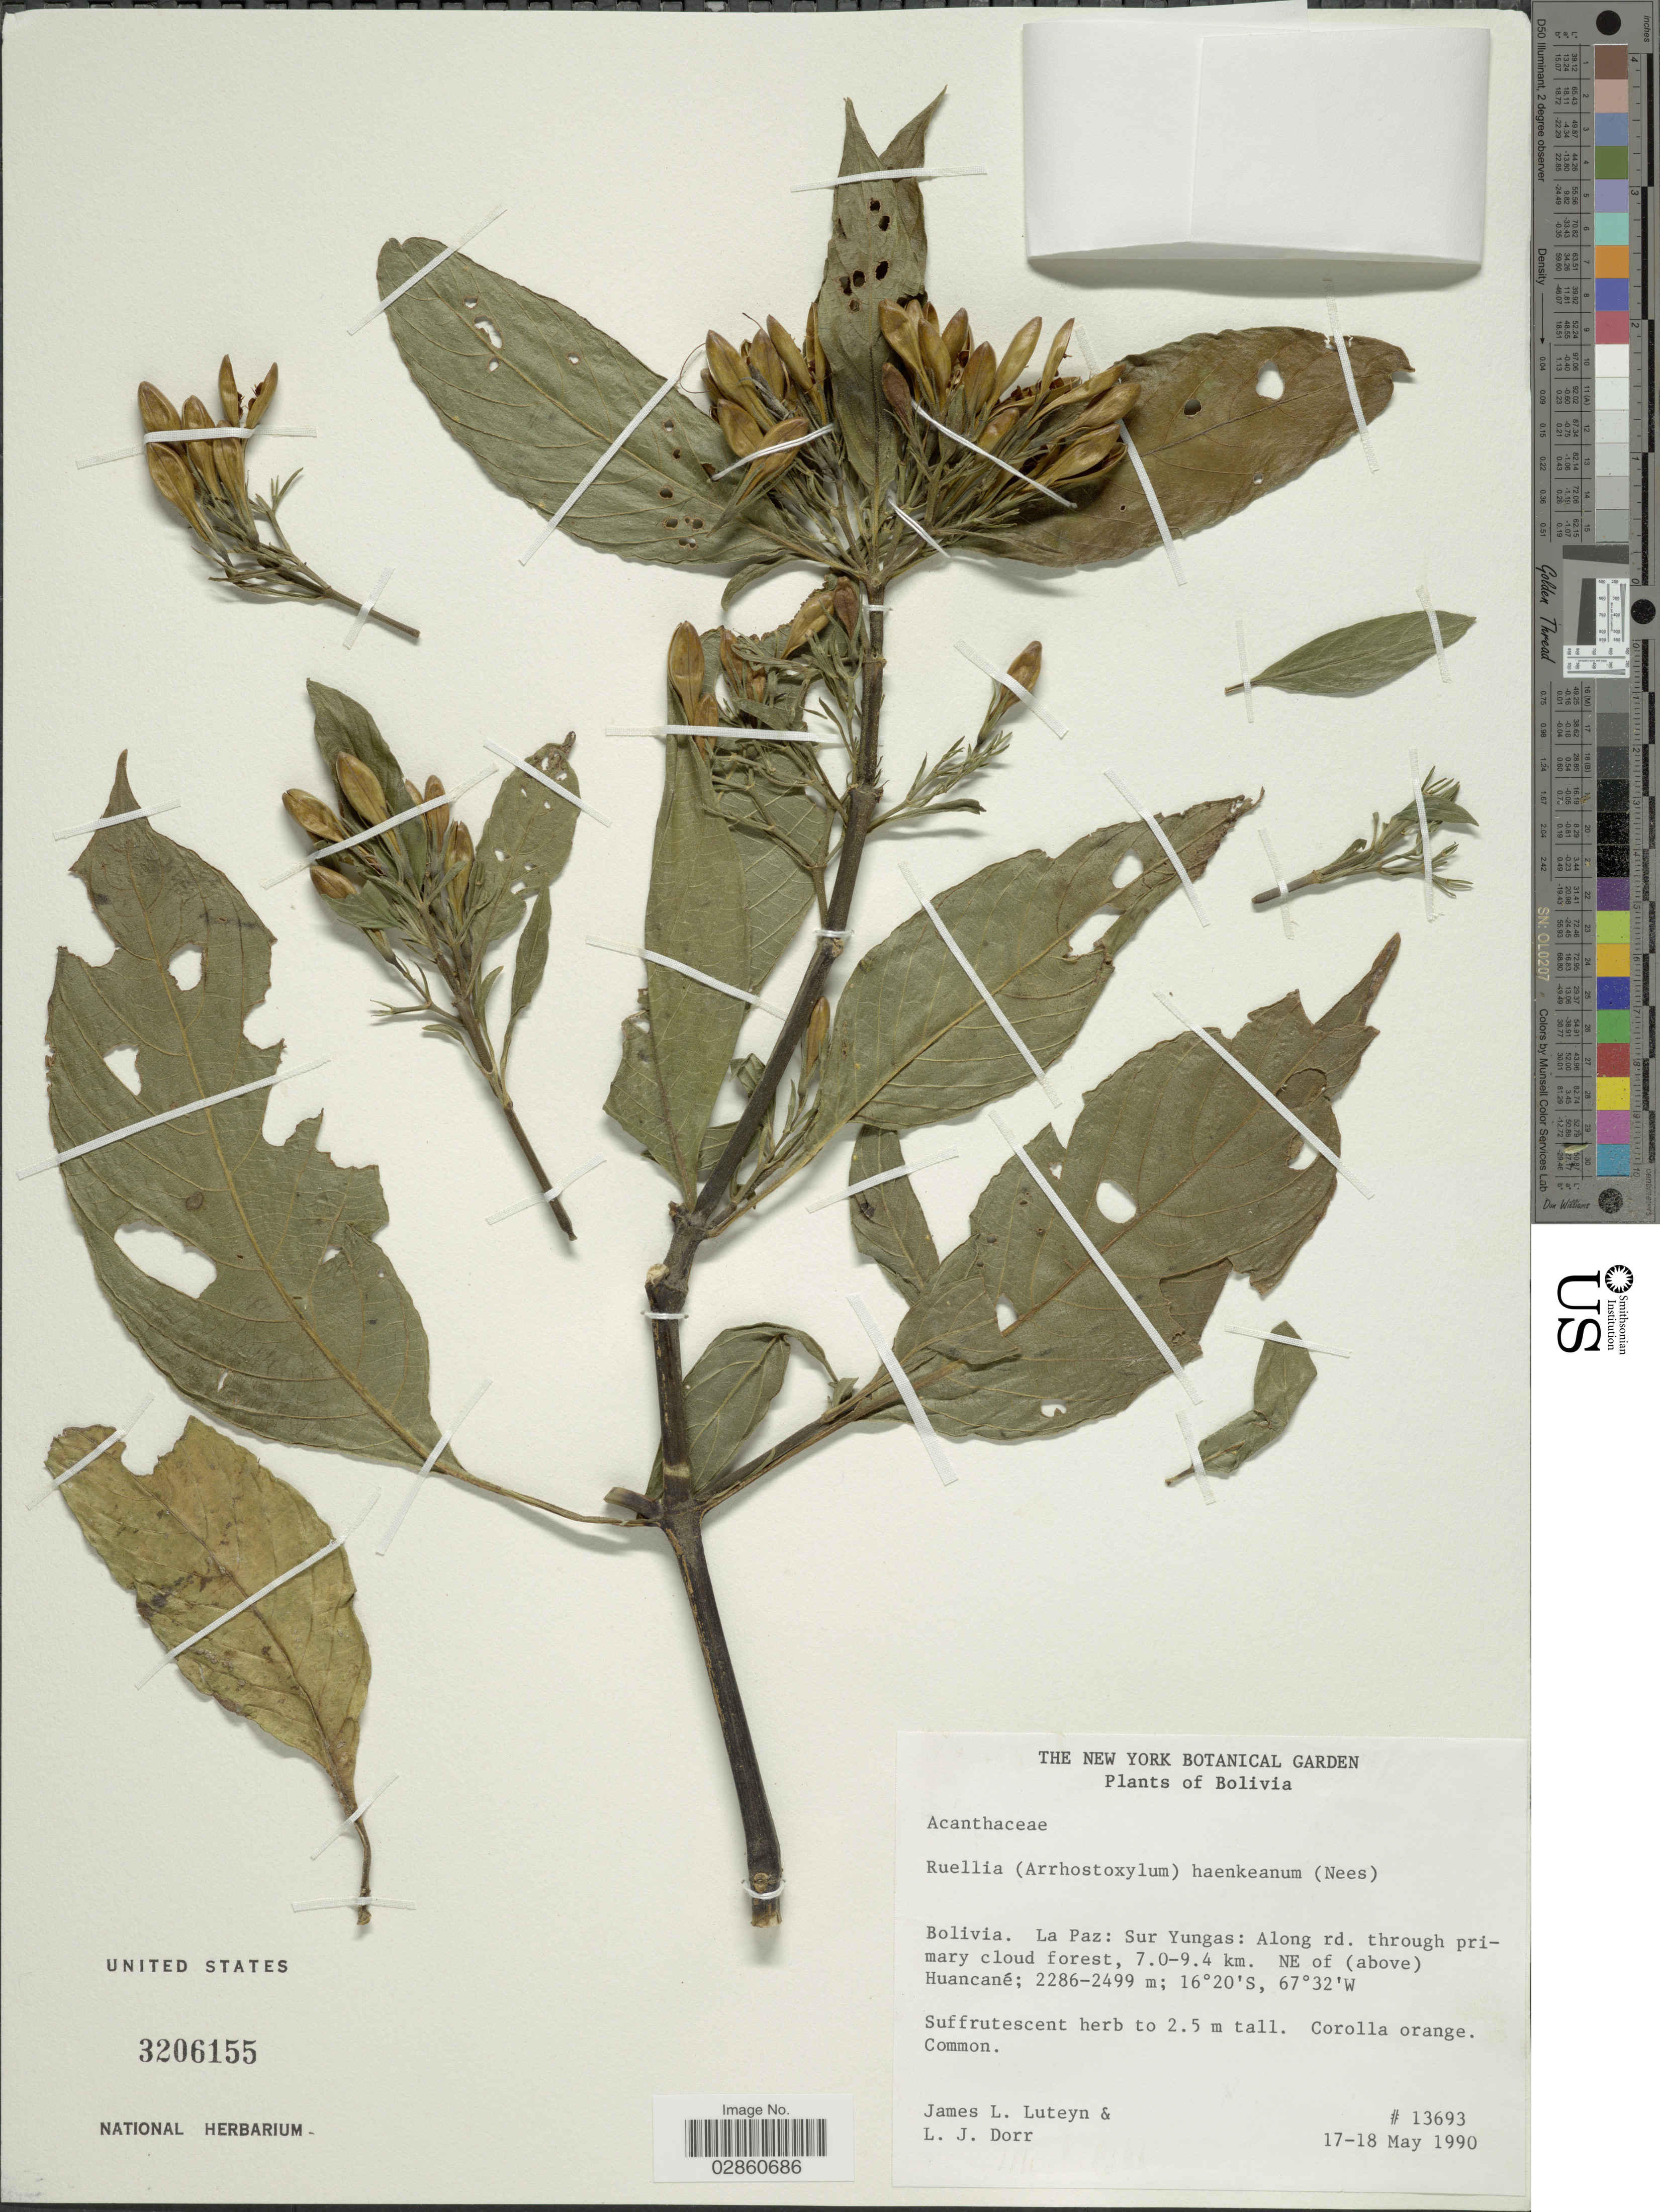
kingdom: Plantae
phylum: Tracheophyta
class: Magnoliopsida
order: Lamiales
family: Acanthaceae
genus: Ruellia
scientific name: Ruellia haenkeana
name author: (Nees) Wassh.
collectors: J. L. Luteyn & L. J. Dorr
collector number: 13693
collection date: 1990-05-17/1990-05-18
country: Bolivia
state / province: La Paz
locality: La Paz: Sur Yungas: Along rd. through primary cloud forest, 7.0-9.4 km. NE of (above) Huancané.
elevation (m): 2286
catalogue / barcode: US 3206155